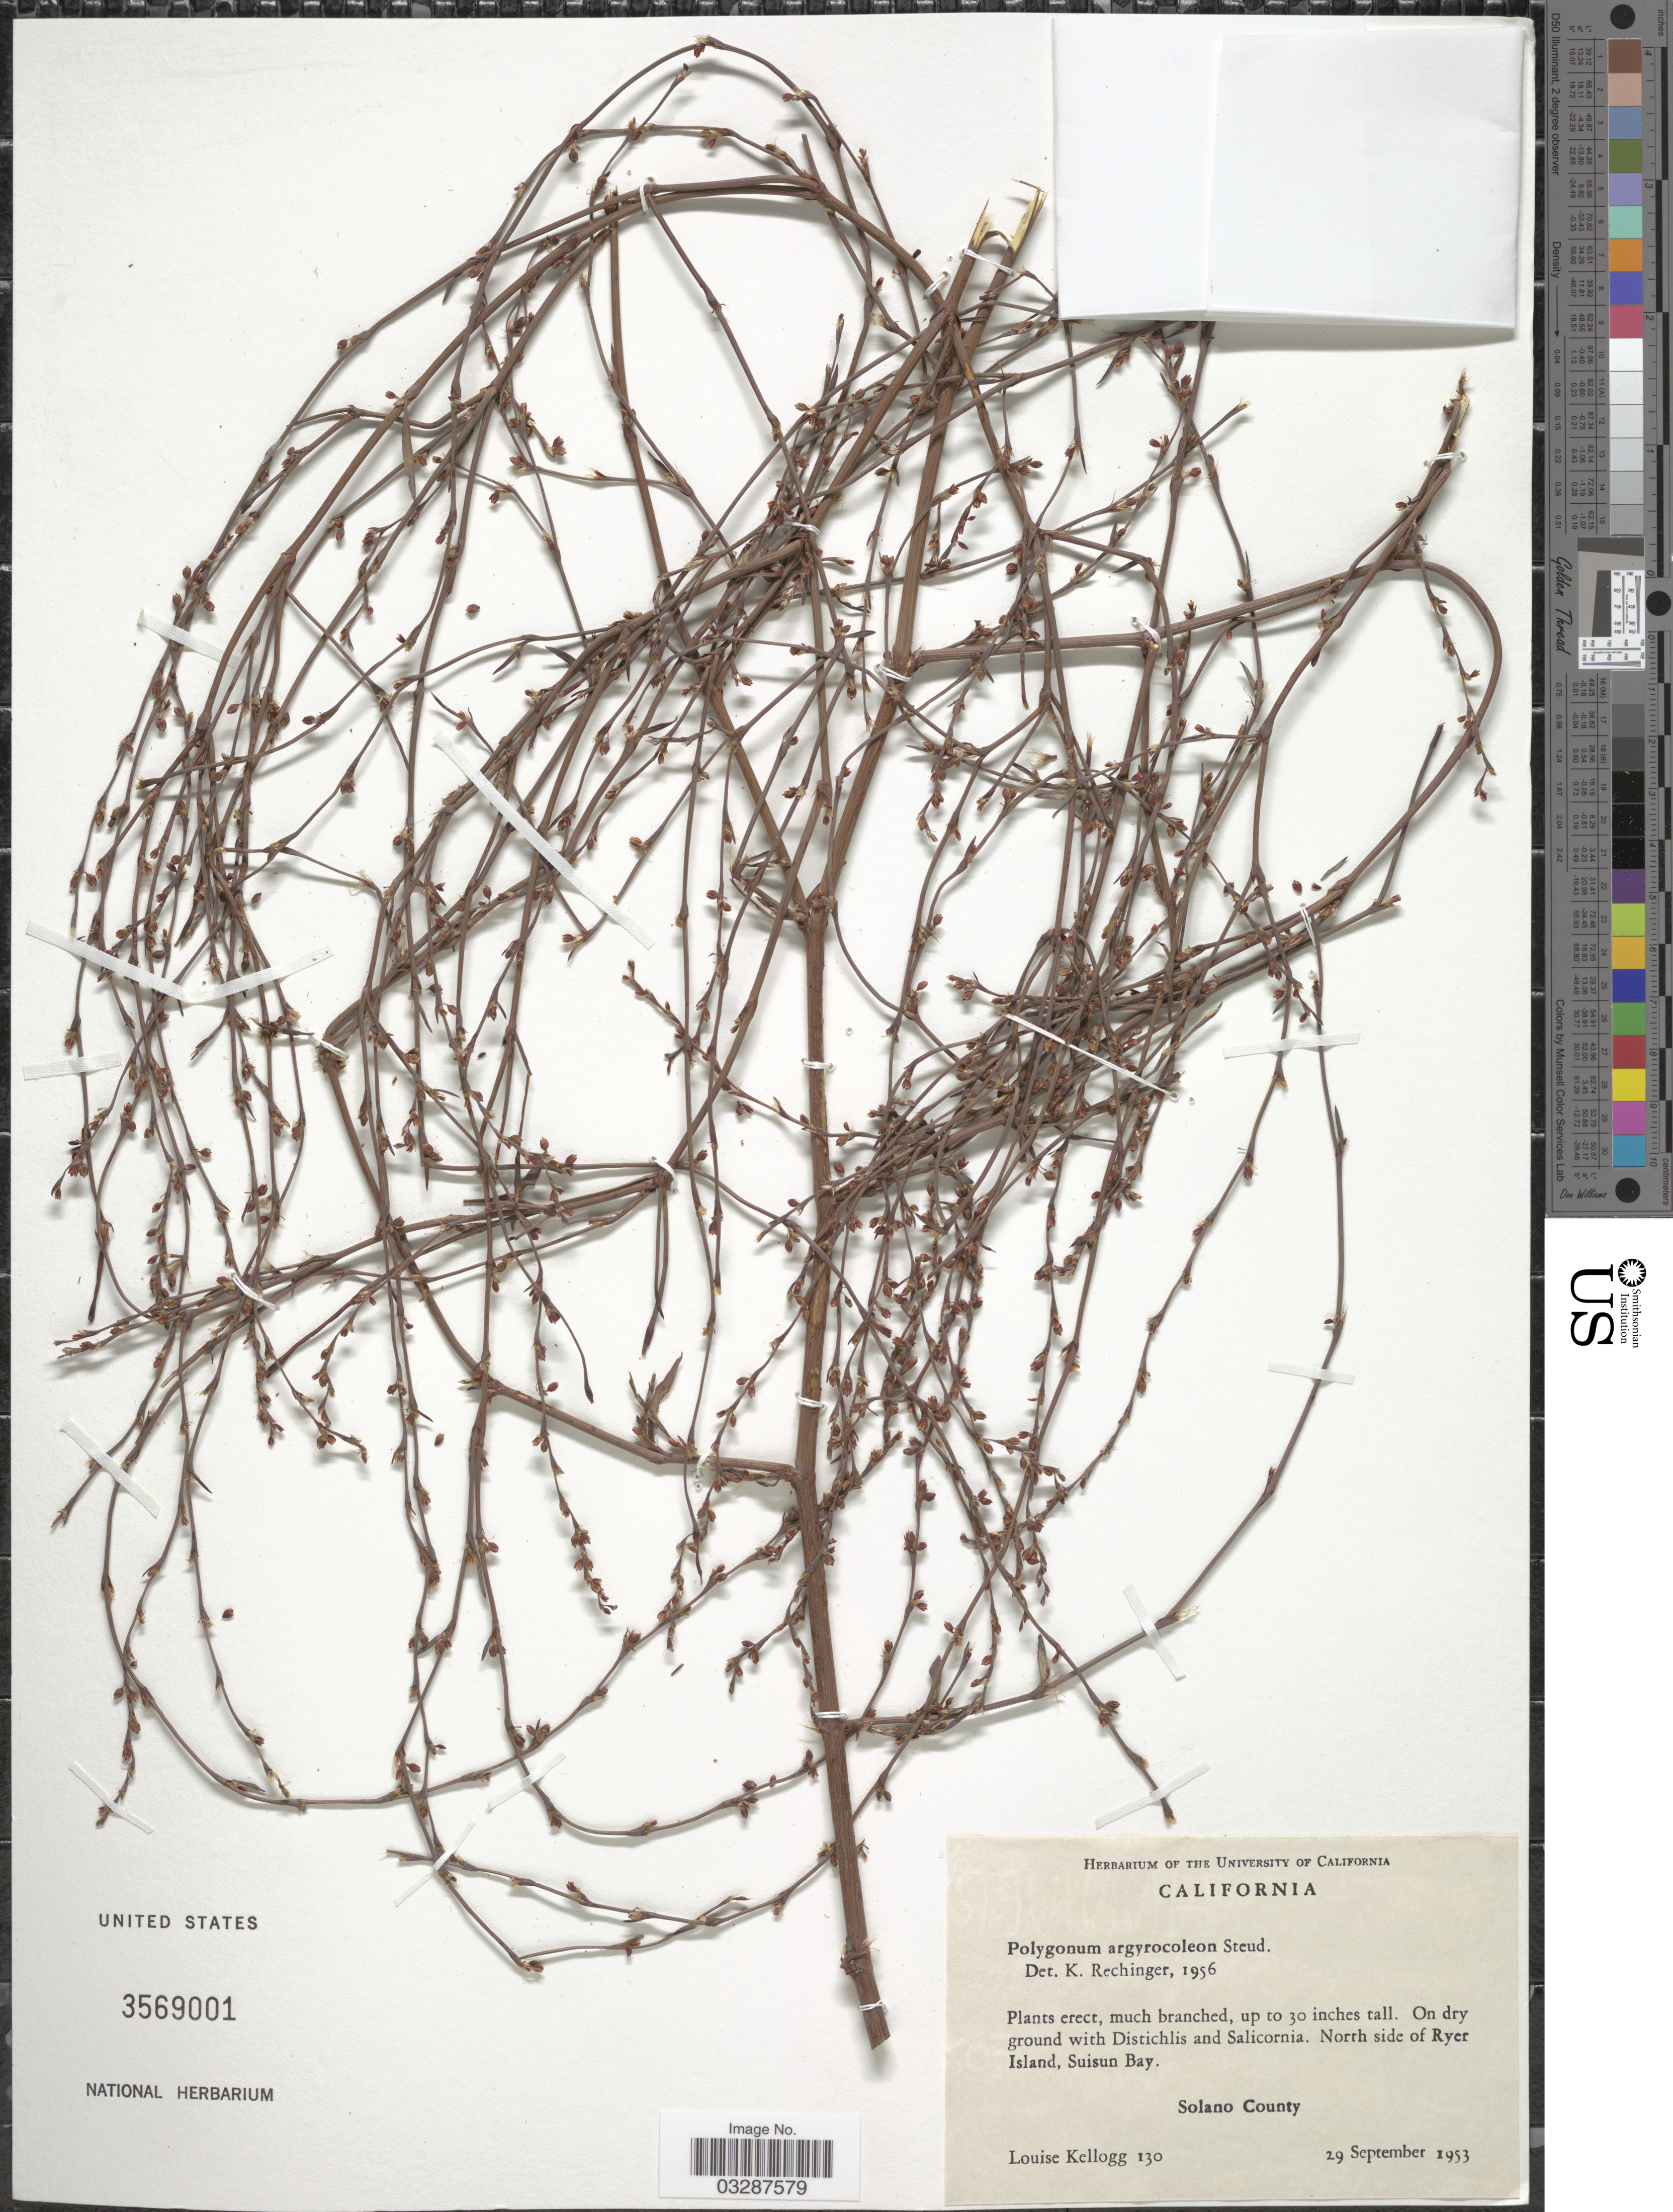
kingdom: Plantae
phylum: Tracheophyta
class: Magnoliopsida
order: Caryophyllales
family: Polygonaceae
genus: Polygonum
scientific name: Polygonum argyrocoleon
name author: Steud. ex Kunze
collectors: L. Kellogg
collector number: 130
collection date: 1953-09-29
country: United States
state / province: California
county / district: Solano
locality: North side of Ryer Island, Suisun Bay. Solano County.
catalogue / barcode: US 3569001